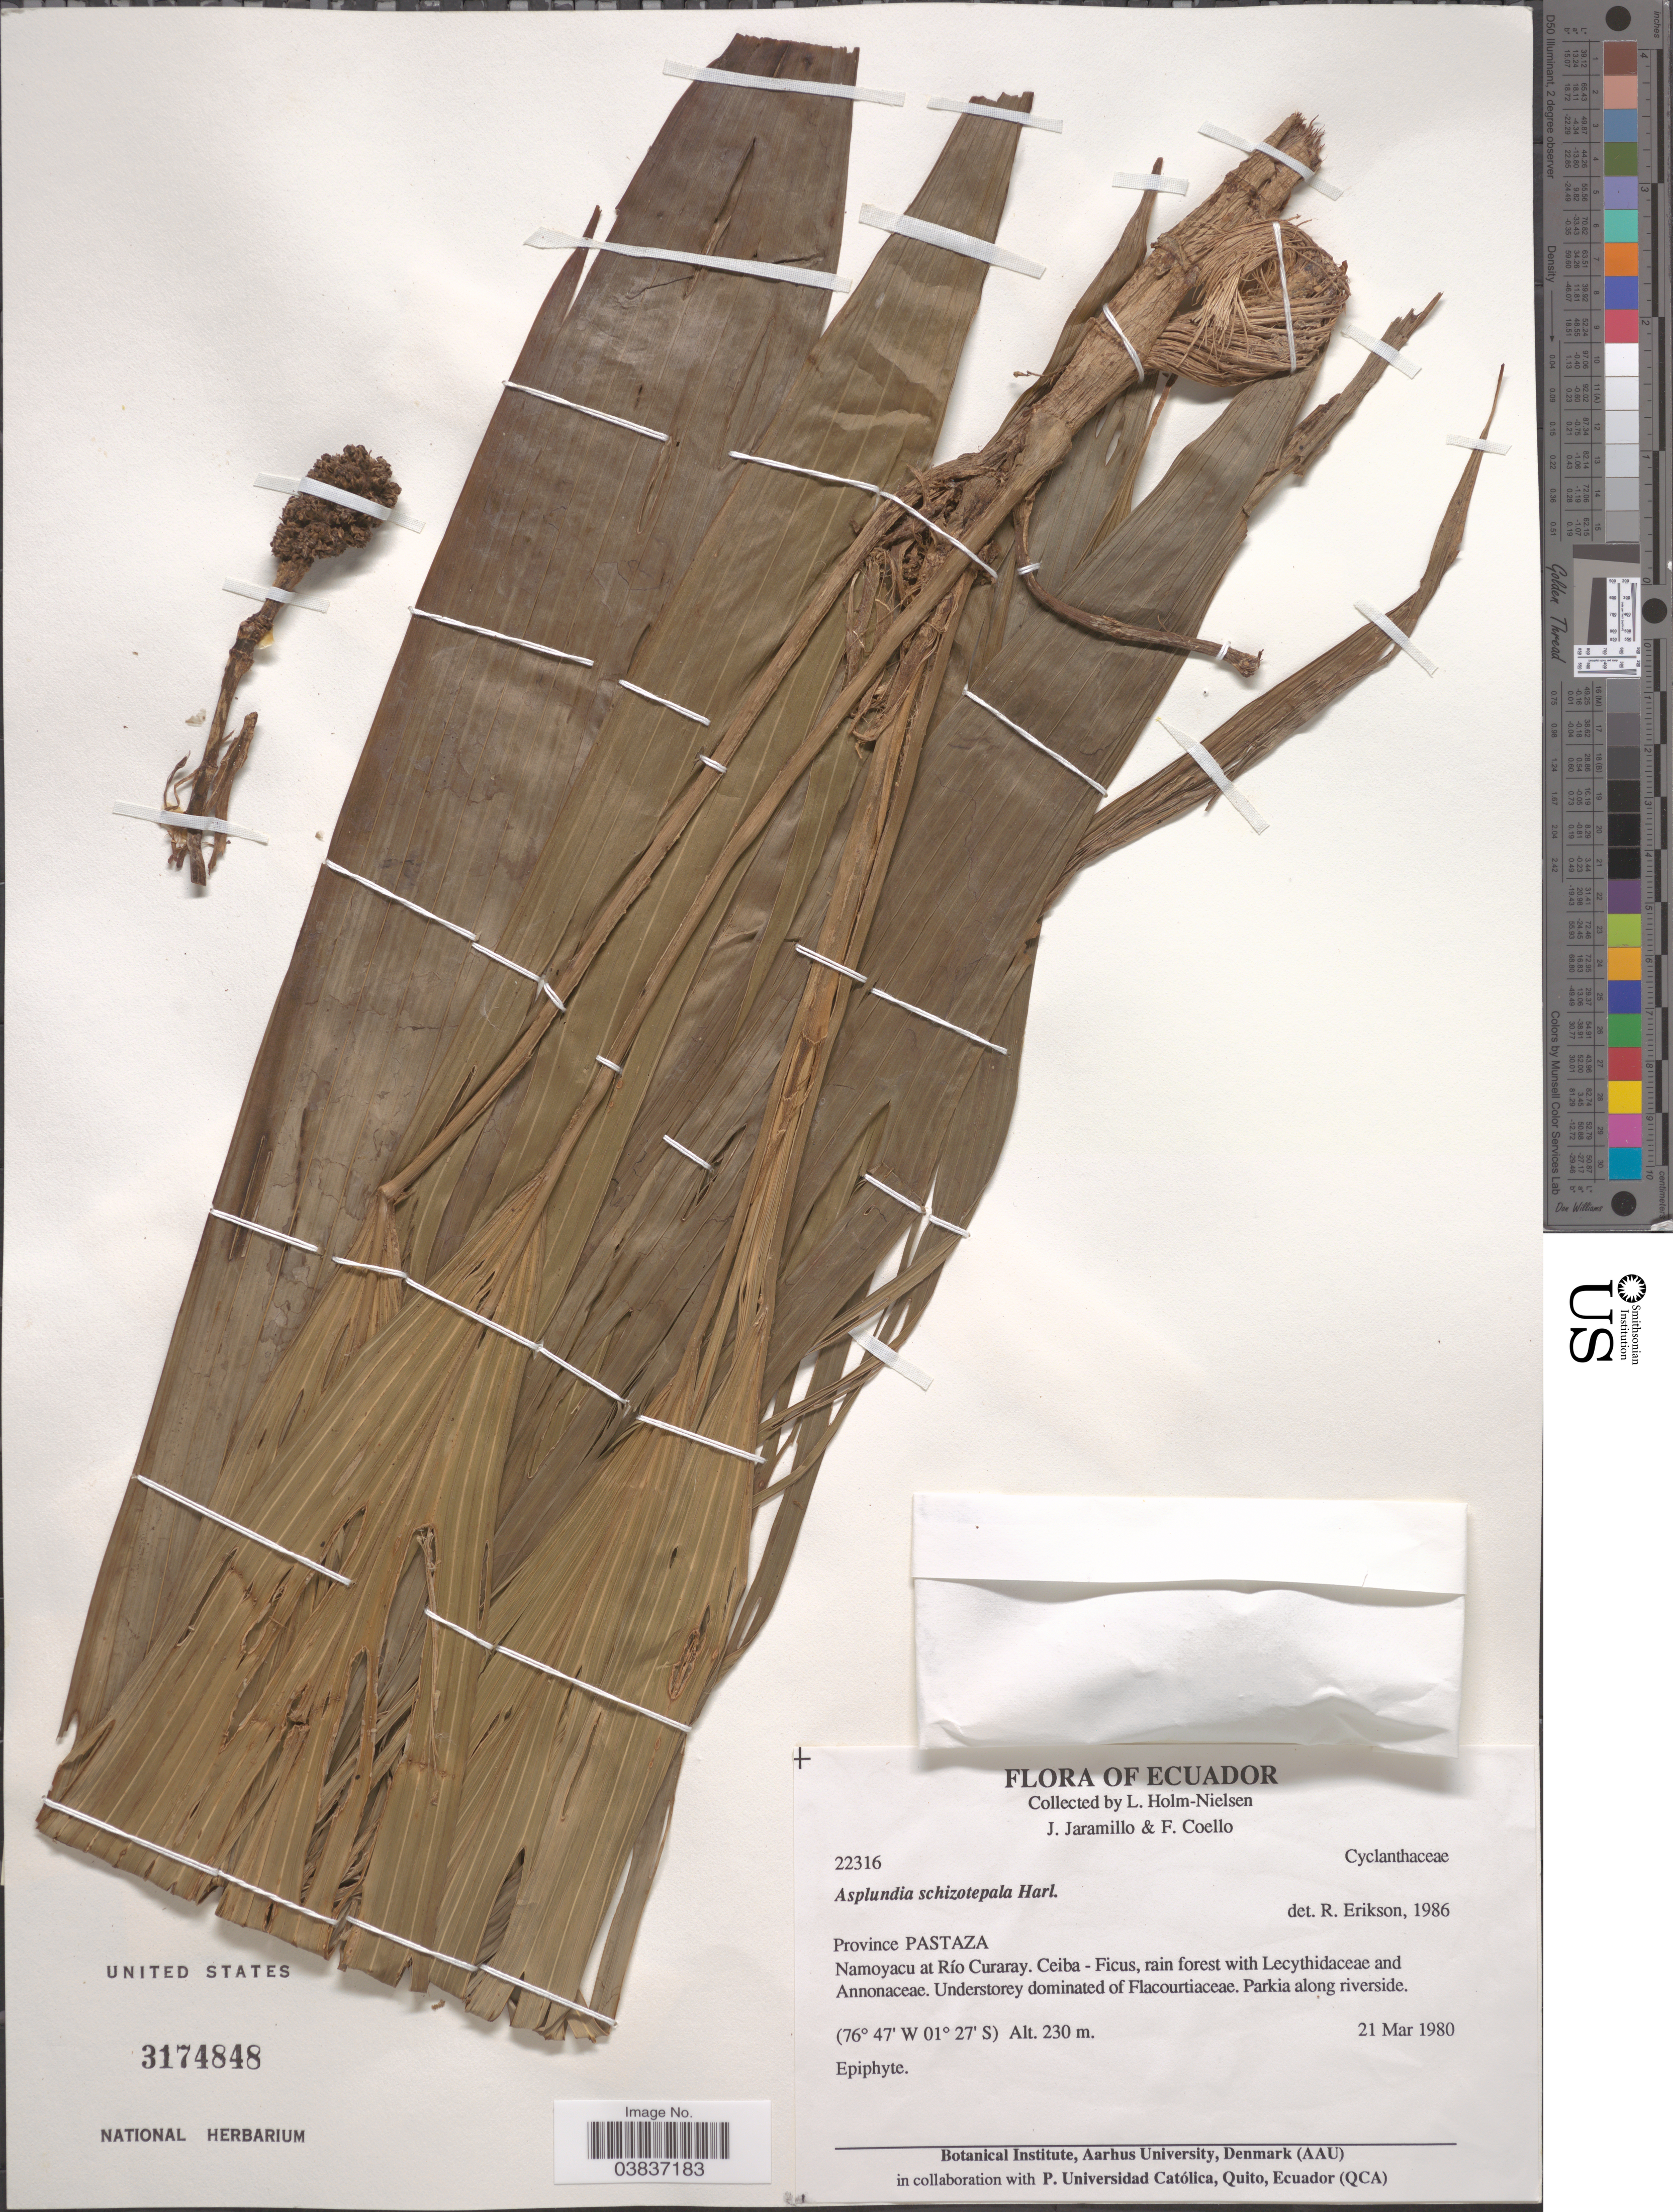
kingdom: Plantae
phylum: Tracheophyta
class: Liliopsida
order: Pandanales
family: Cyclanthaceae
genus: Asplundia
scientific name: Asplundia schizotepala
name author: Harling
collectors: L. B. Holm-Nielsen, J. Jaramillo & F. Coello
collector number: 22316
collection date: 1980-03-21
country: Ecuador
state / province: Pastaza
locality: Namoyacu at Río Curaray. Ceiba. Parkia along riverside.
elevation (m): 230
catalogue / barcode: US 3174848